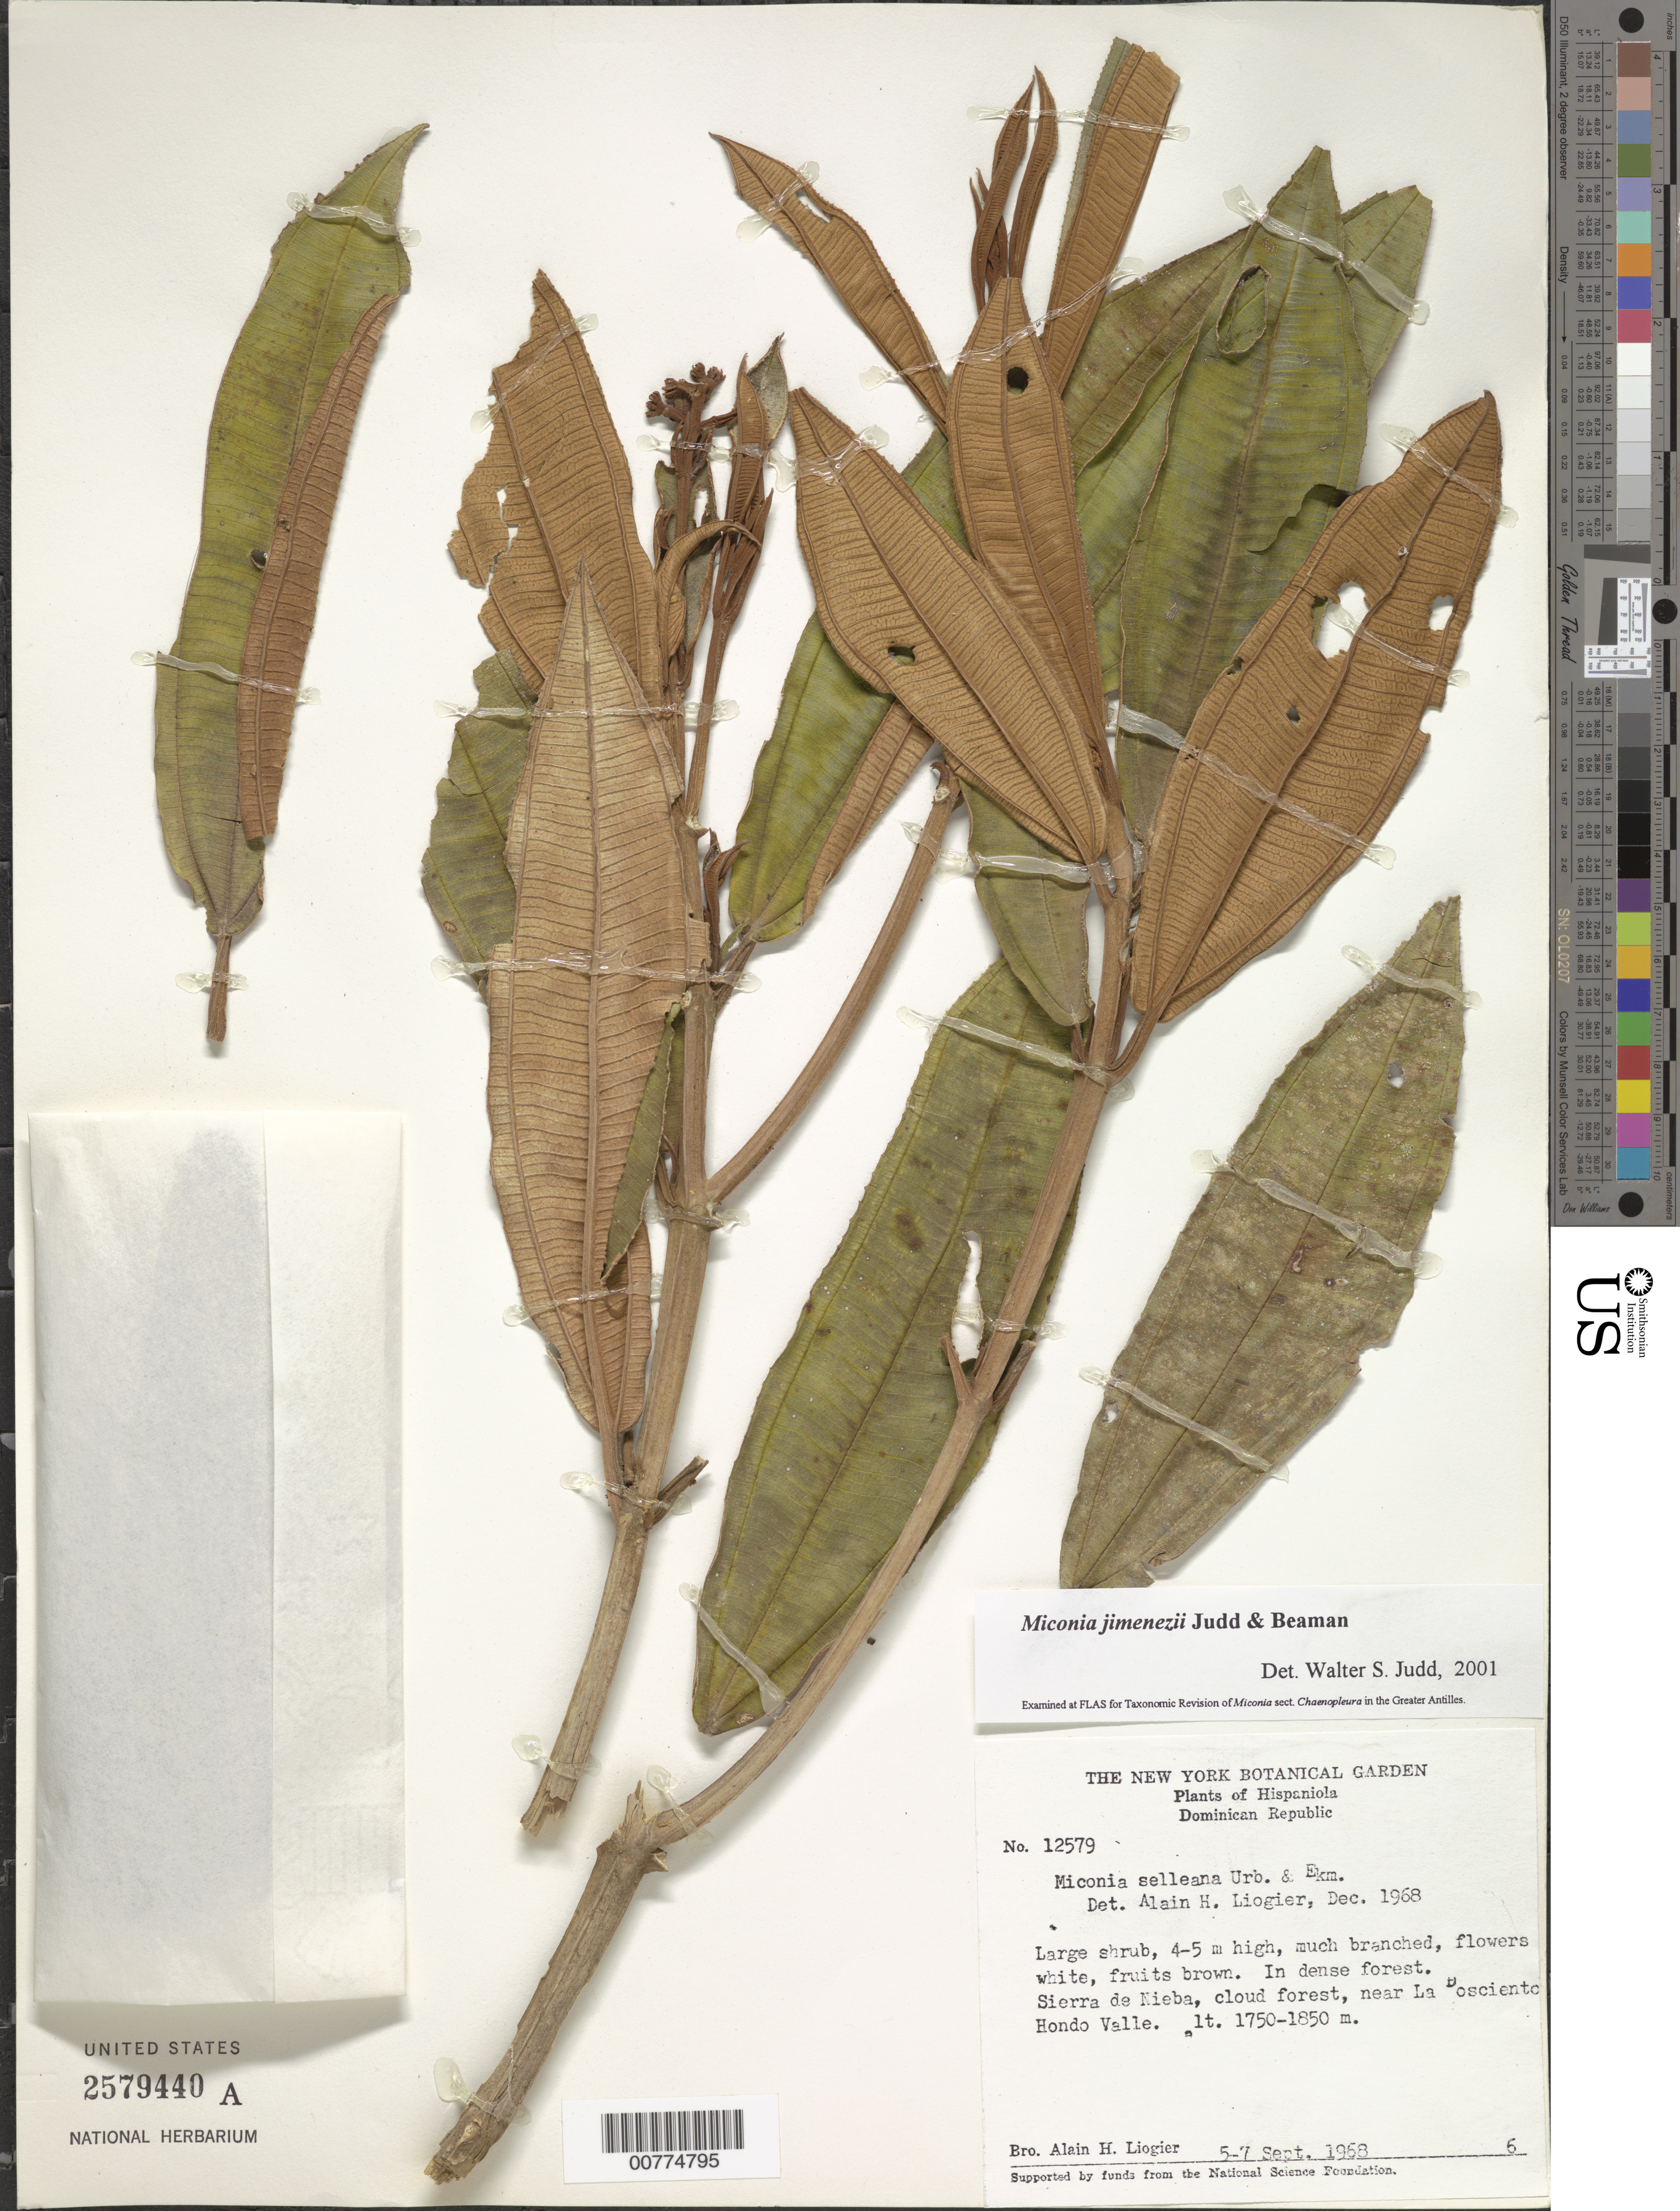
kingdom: Plantae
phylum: Tracheophyta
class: Magnoliopsida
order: Myrtales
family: Melastomataceae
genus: Miconia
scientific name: Miconia jimenezii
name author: Judd & R.S. Beaman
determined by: Judd, Walter S.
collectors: A. H. Liogier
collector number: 12579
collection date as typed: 05 Sep 1968 to 07 Sep 1968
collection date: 1968-09-05/1968-09-07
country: Dominican Republic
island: Hispaniola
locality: Sierra de Nieba, cloud forest, near La Doscientos, Hondo Valle.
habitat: In dense forest.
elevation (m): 1750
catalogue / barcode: US 2579440A